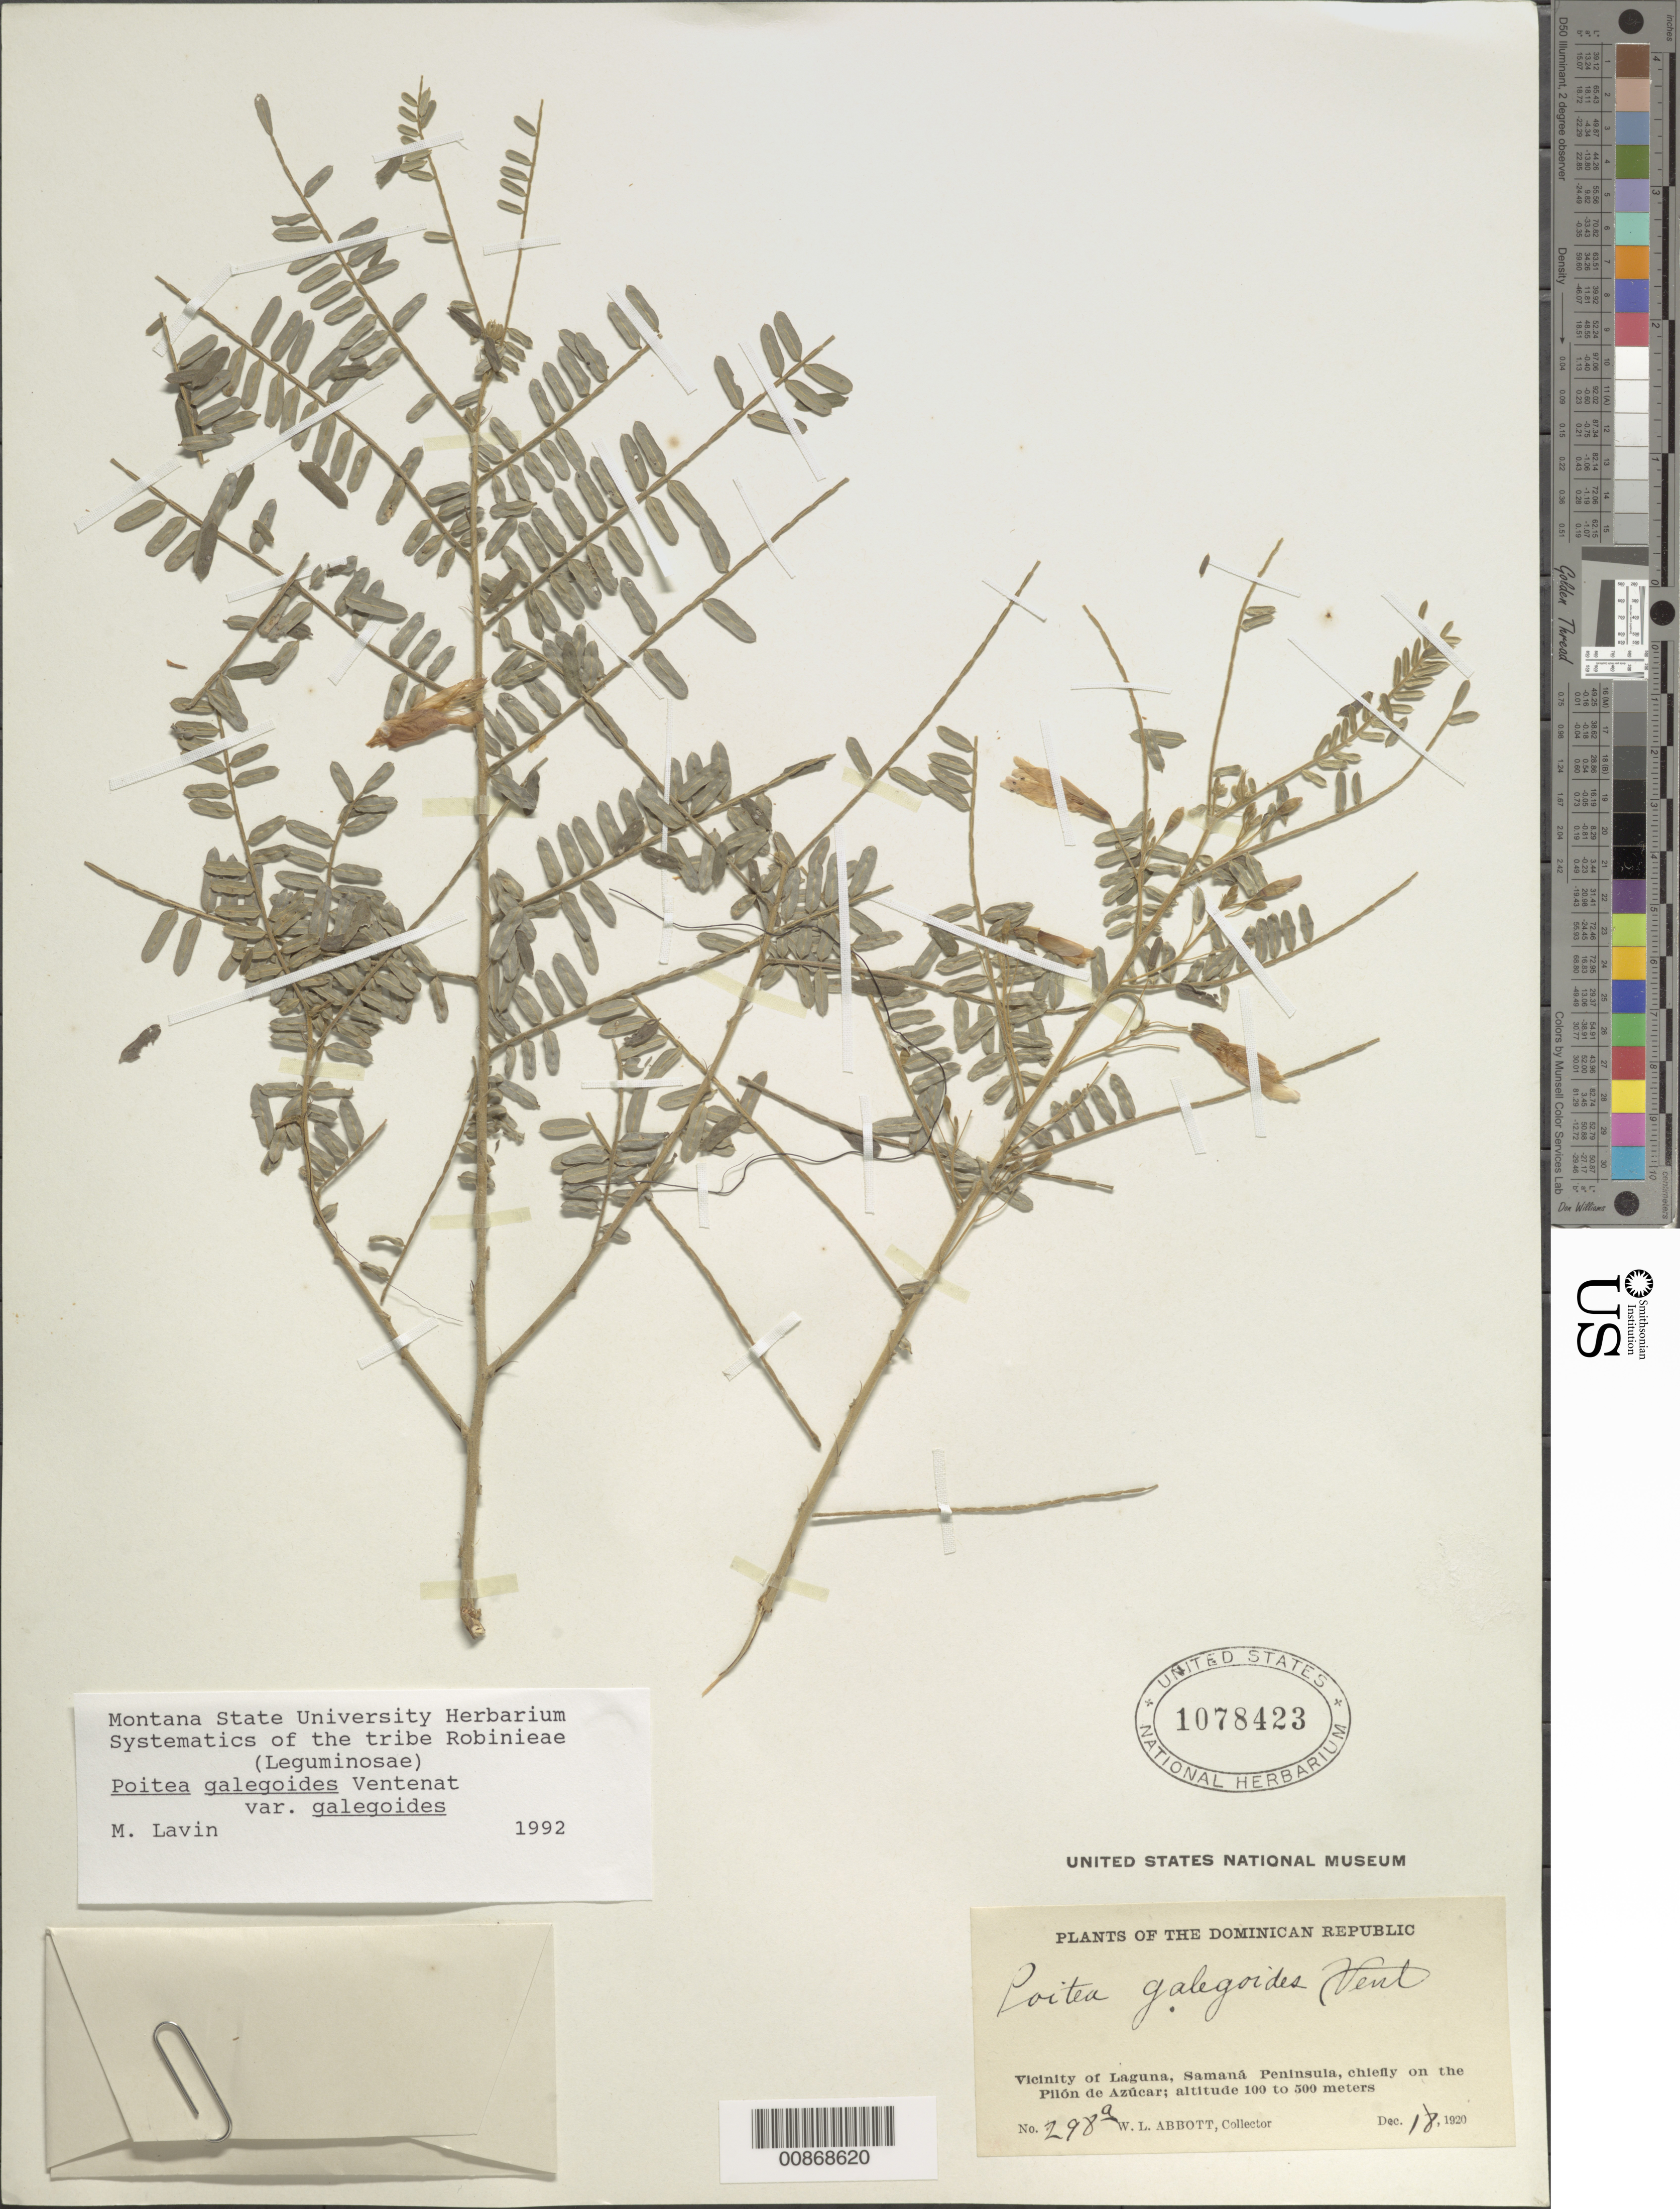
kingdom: Plantae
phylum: Tracheophyta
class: Magnoliopsida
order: Fabales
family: Fabaceae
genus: Poitea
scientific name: Poitea galegoides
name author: Vent.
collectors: W. L. Abbott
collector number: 298a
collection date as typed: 18 Dec 1920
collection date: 1920-12-18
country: Dominican Republic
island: Hispaniola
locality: Vicinity of Laguna, Samaná Peninsula, chiefly on the Pilón de Azúcar.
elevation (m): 100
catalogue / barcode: US 1078423